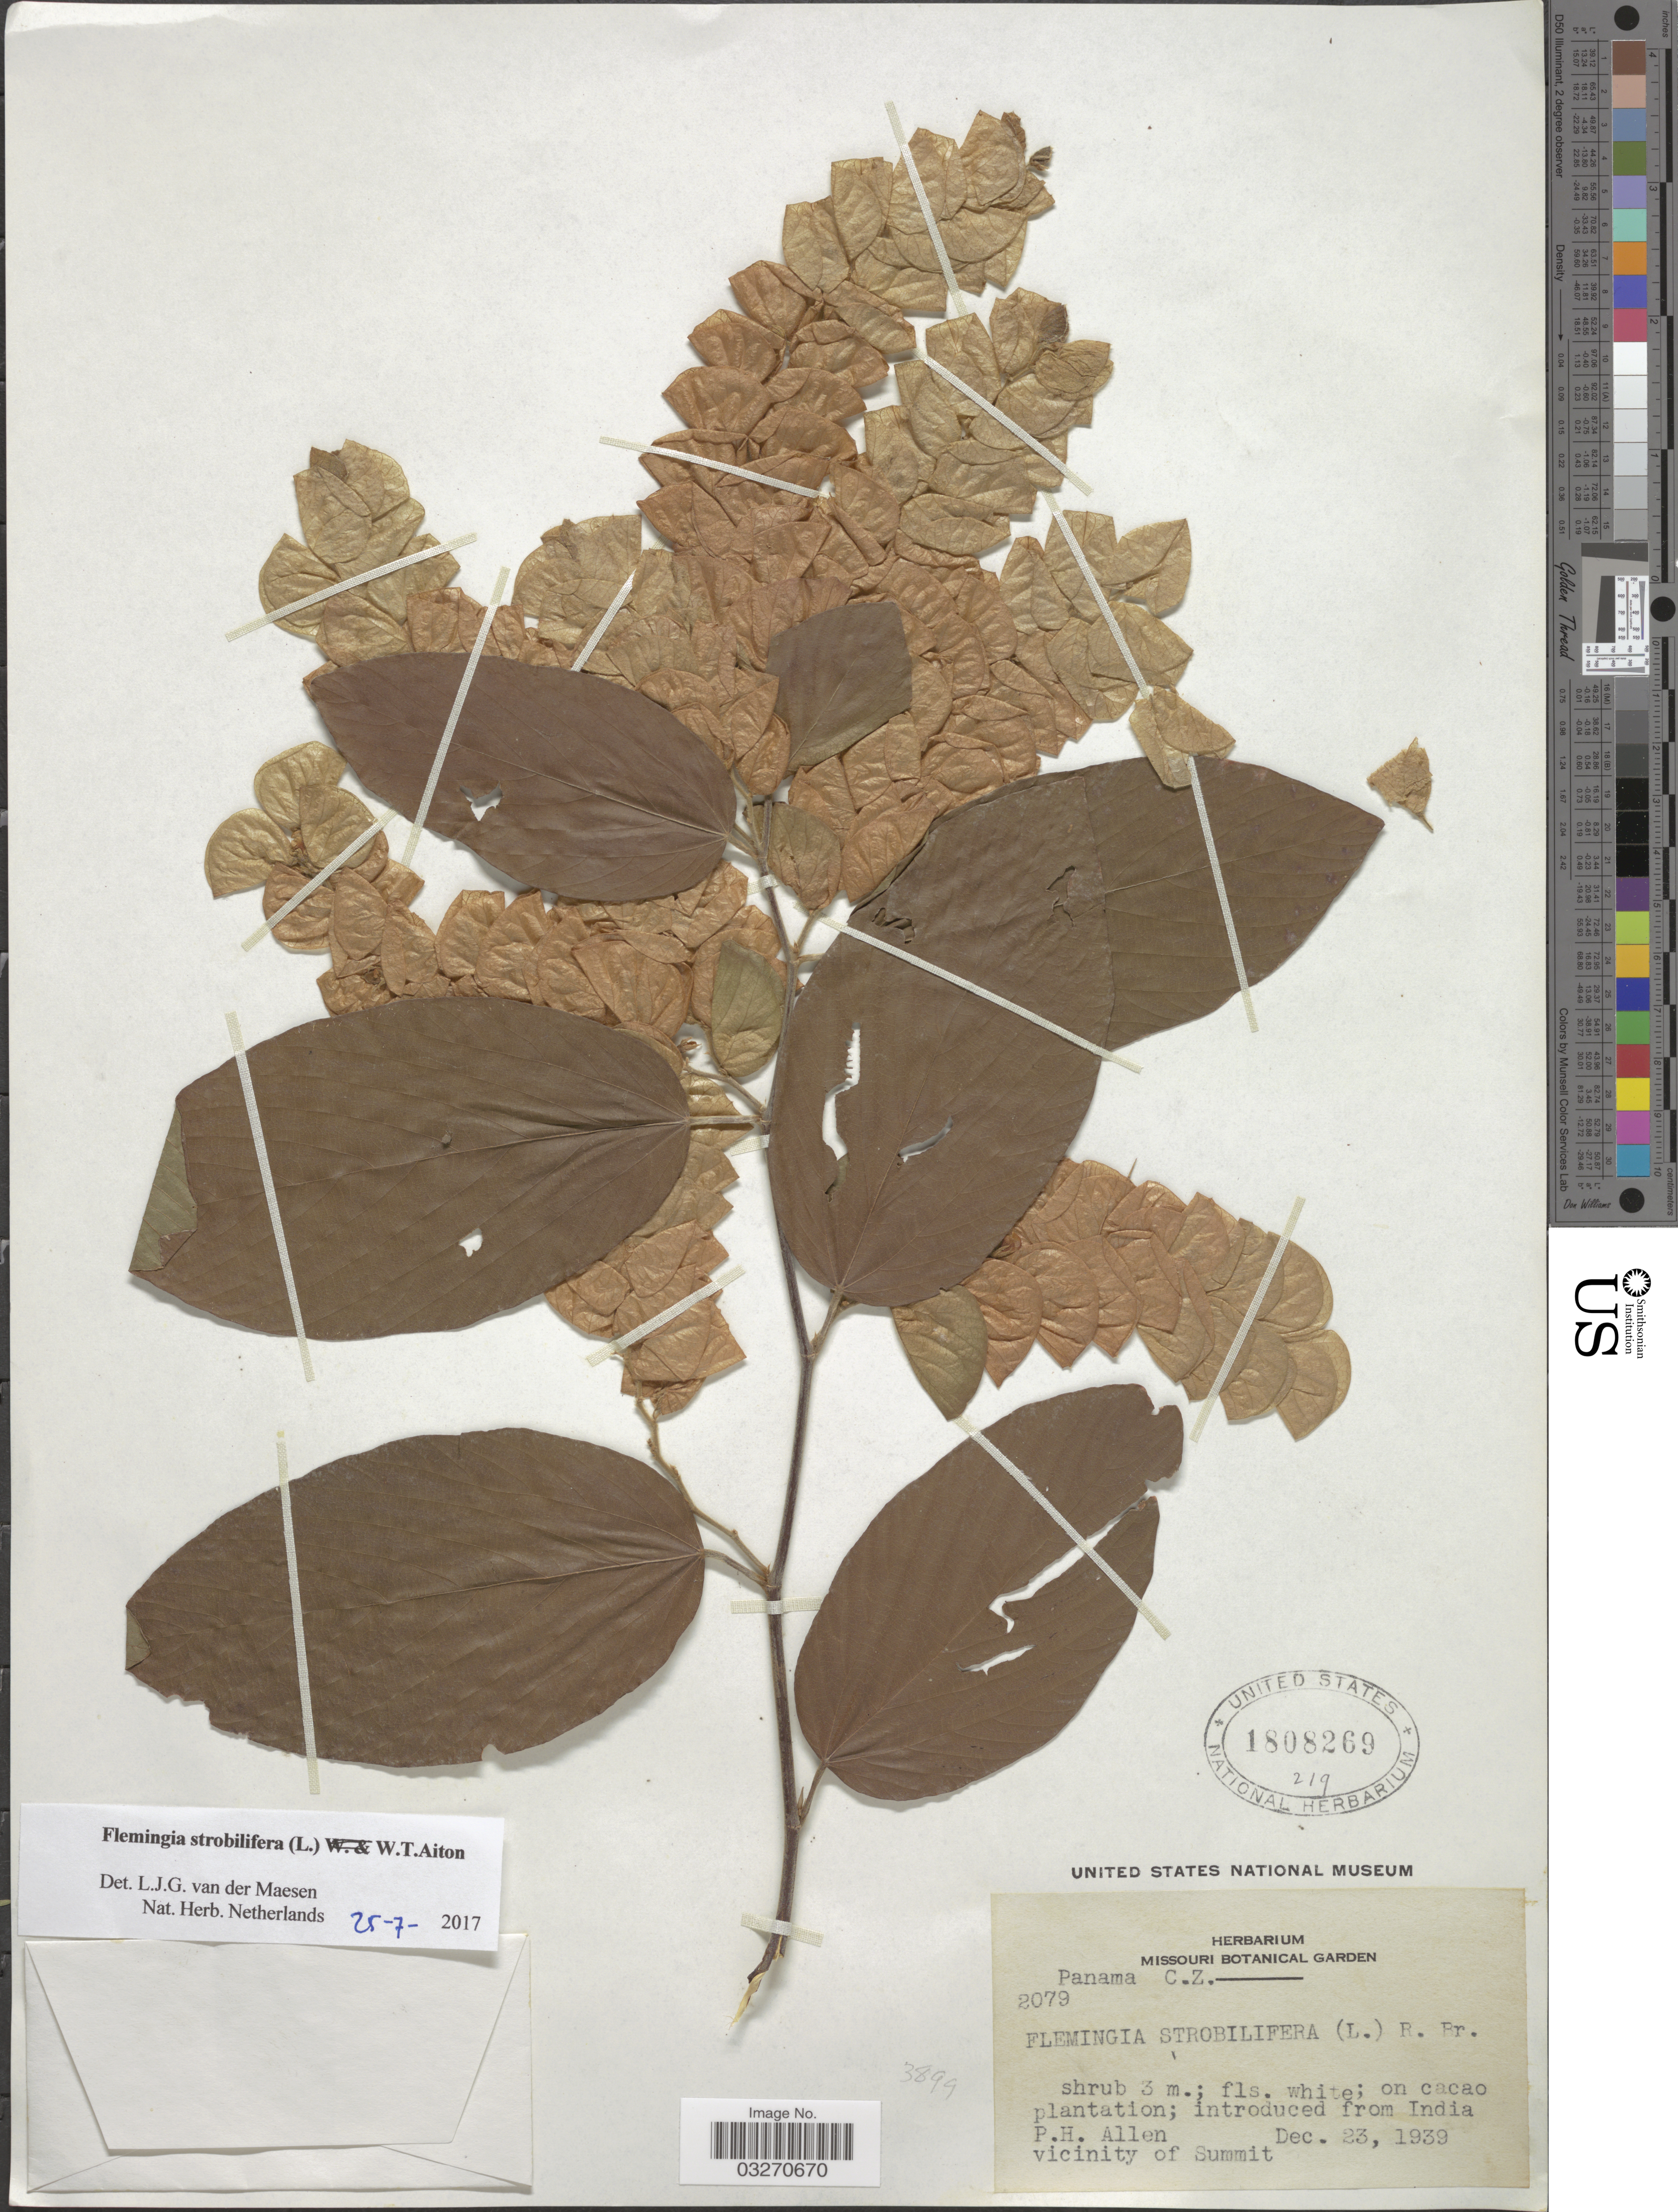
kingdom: Plantae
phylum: Tracheophyta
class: Magnoliopsida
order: Fabales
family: Fabaceae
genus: Flemingia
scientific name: Flemingia strobilifera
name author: (L.) W.T. Aiton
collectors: P. H. Allen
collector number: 2079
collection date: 1939-12-23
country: Panama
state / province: Colón / Panamá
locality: C.Z. Vicinity of Summit.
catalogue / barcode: US 1808269